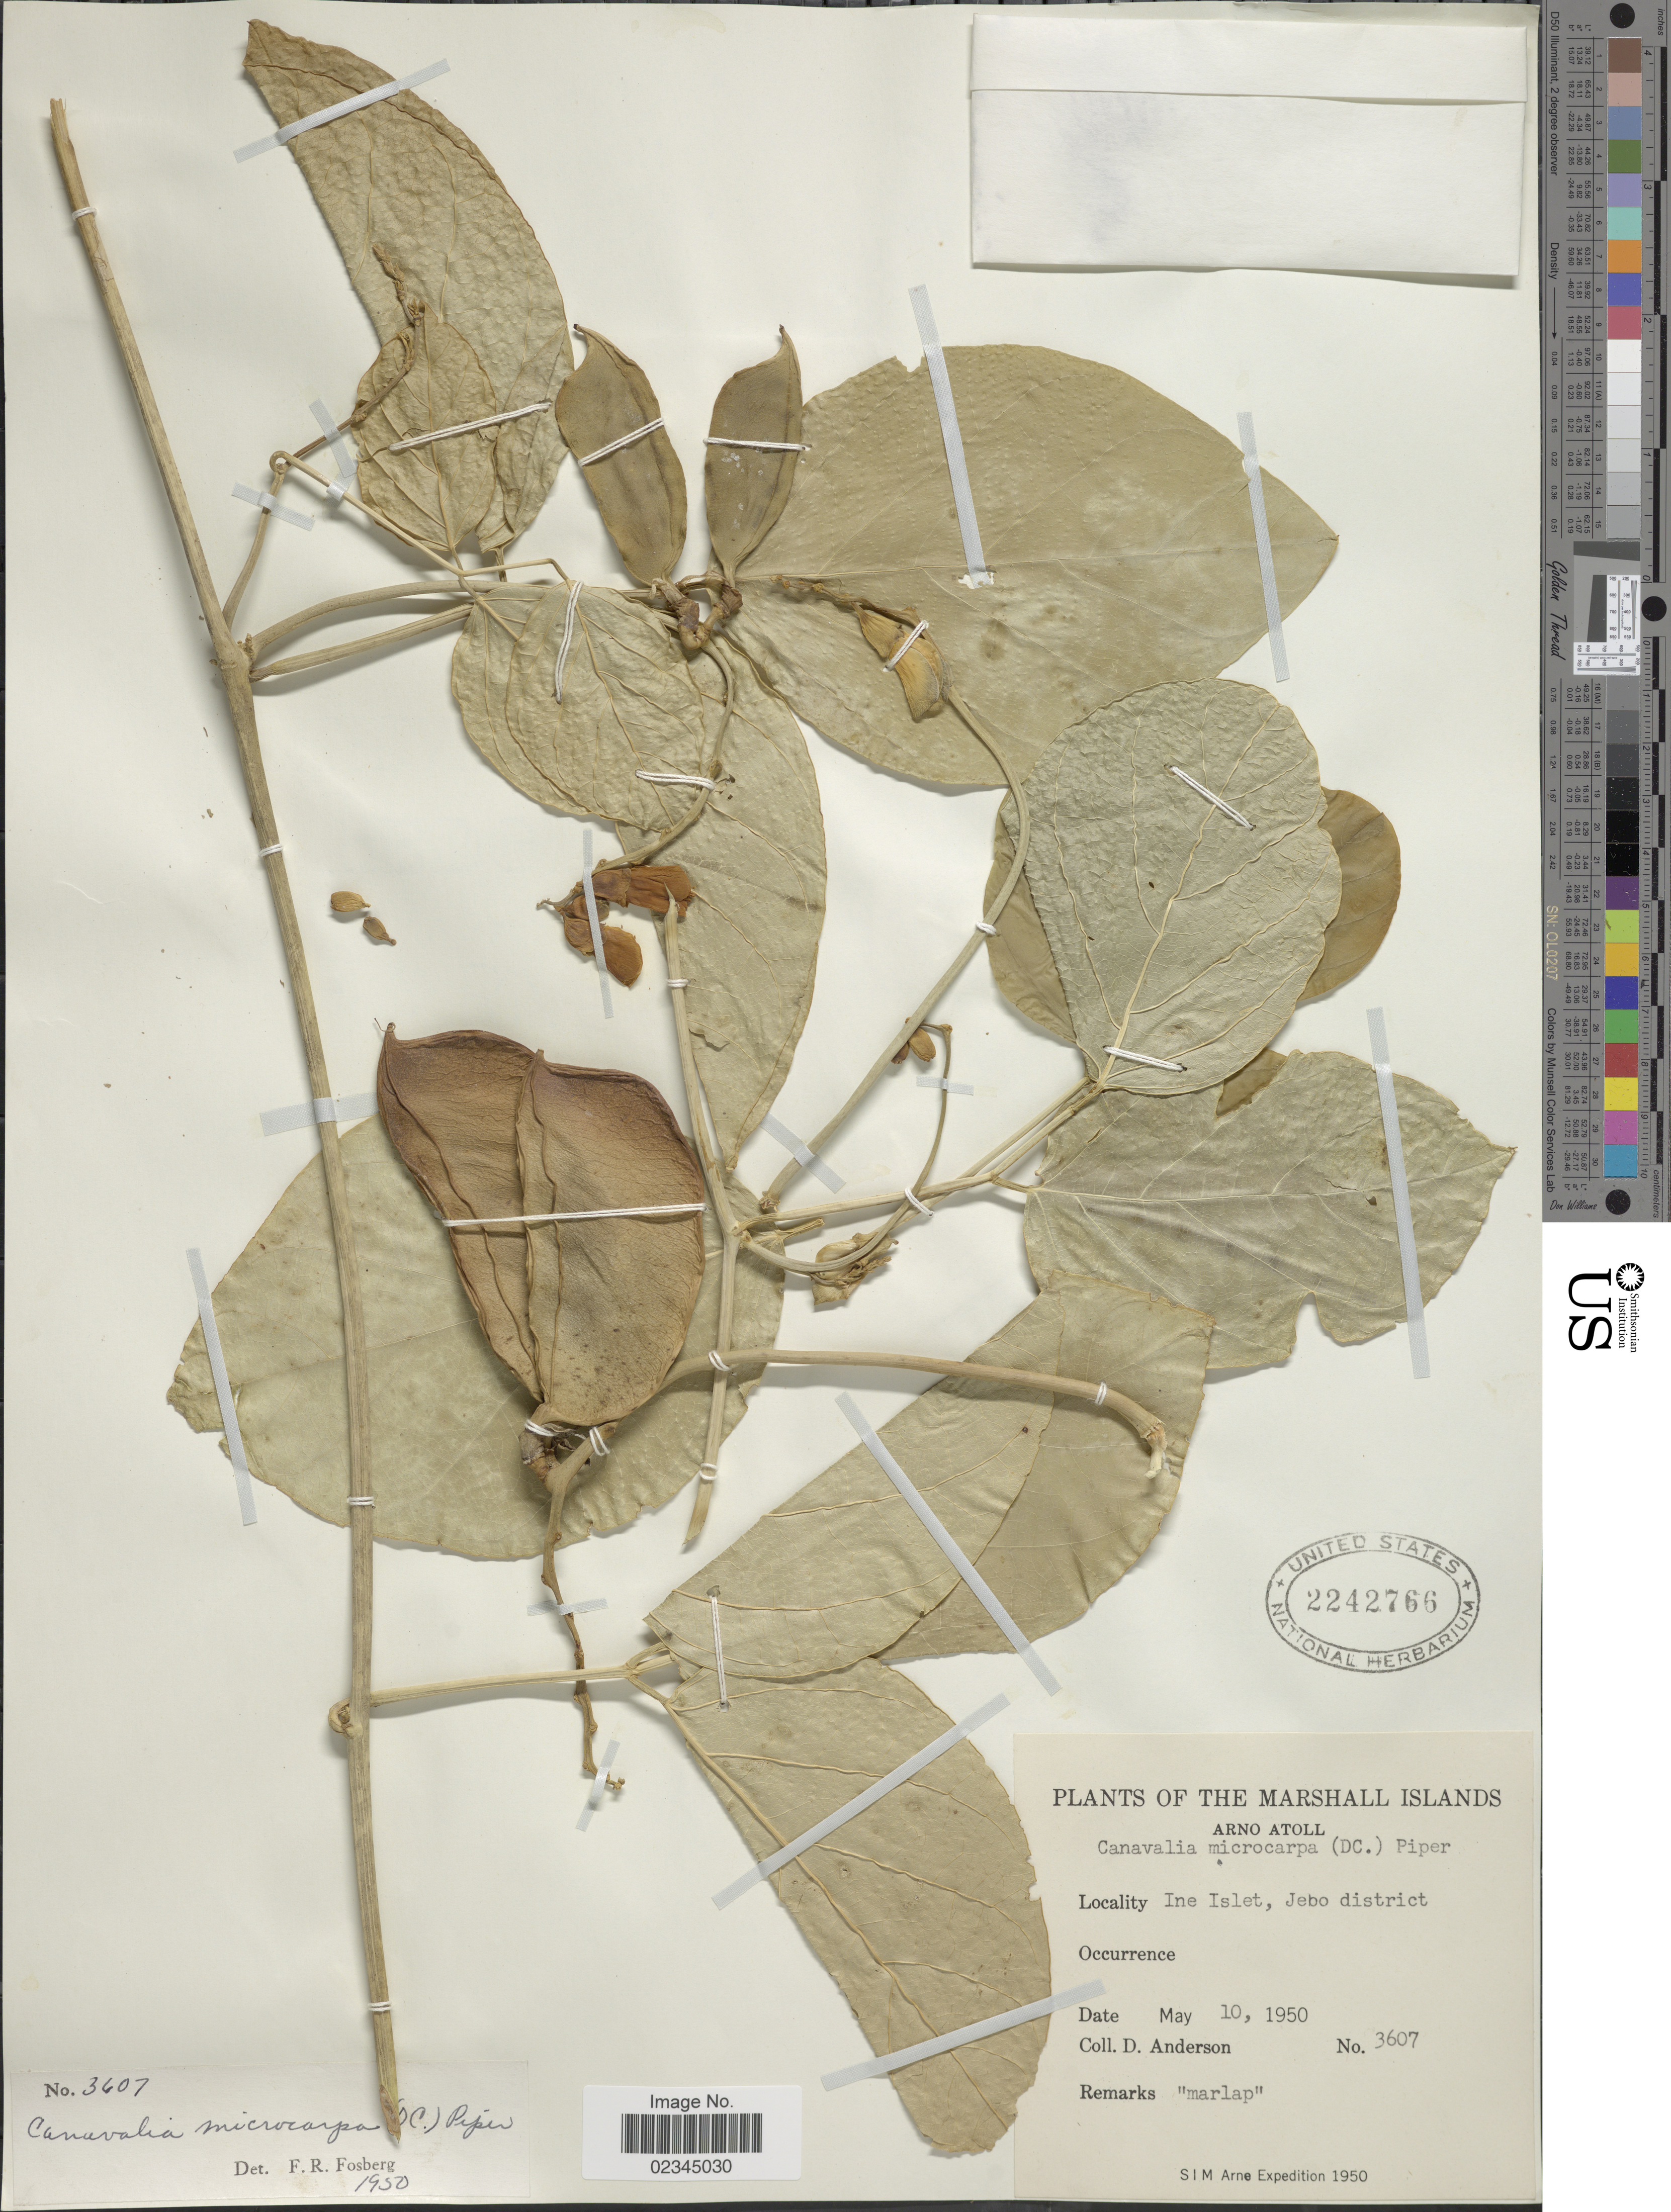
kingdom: Plantae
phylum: Tracheophyta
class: Magnoliopsida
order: Fabales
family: Fabaceae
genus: Canavalia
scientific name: Canavalia cathartica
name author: Thouars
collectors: D. Anderson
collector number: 3607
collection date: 1950-05-10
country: Marshall Islands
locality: Arno Atoll, Ine Islet, Jebo District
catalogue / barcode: US 2242766